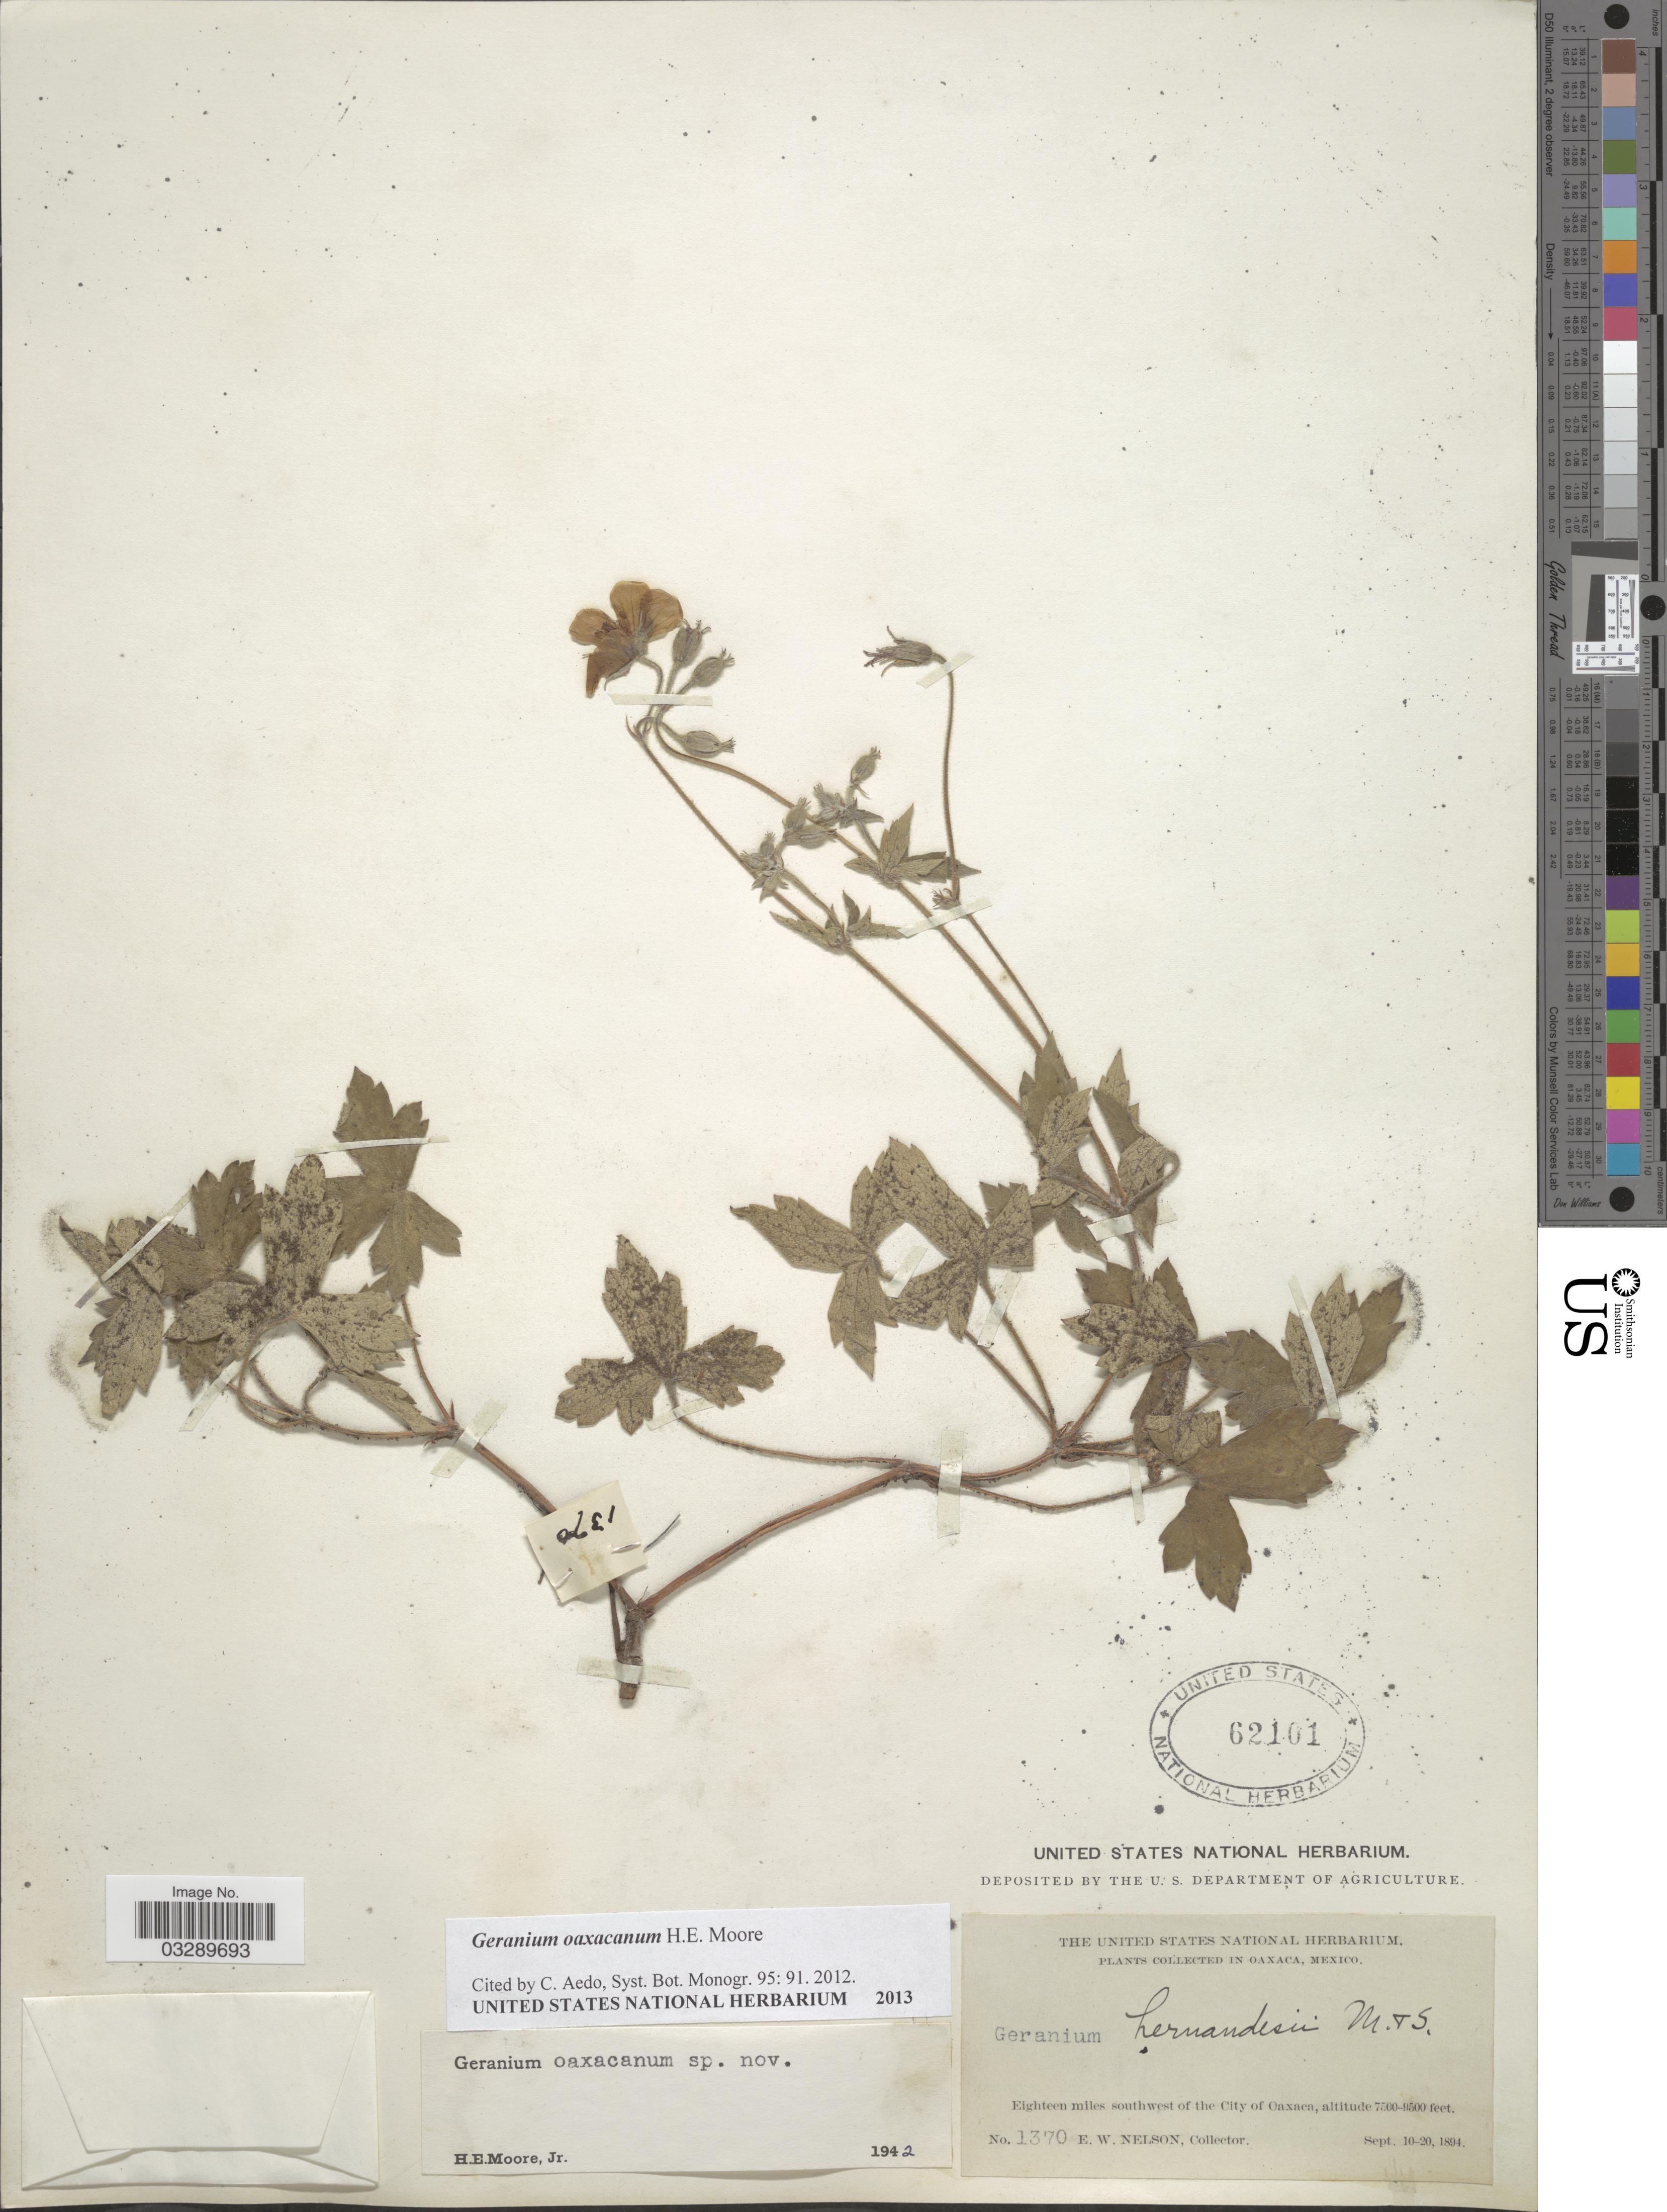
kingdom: Plantae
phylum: Tracheophyta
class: Magnoliopsida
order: Geraniales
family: Geraniaceae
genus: Geranium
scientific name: Geranium oaxacanum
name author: H.E. Moore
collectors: E. W. Nelson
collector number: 1370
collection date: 1894-09-10/1894-09-20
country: Mexico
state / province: Oaxaca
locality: Eighteen miles southwest of the City of Oaxaca.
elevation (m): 2286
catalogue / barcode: US 62101